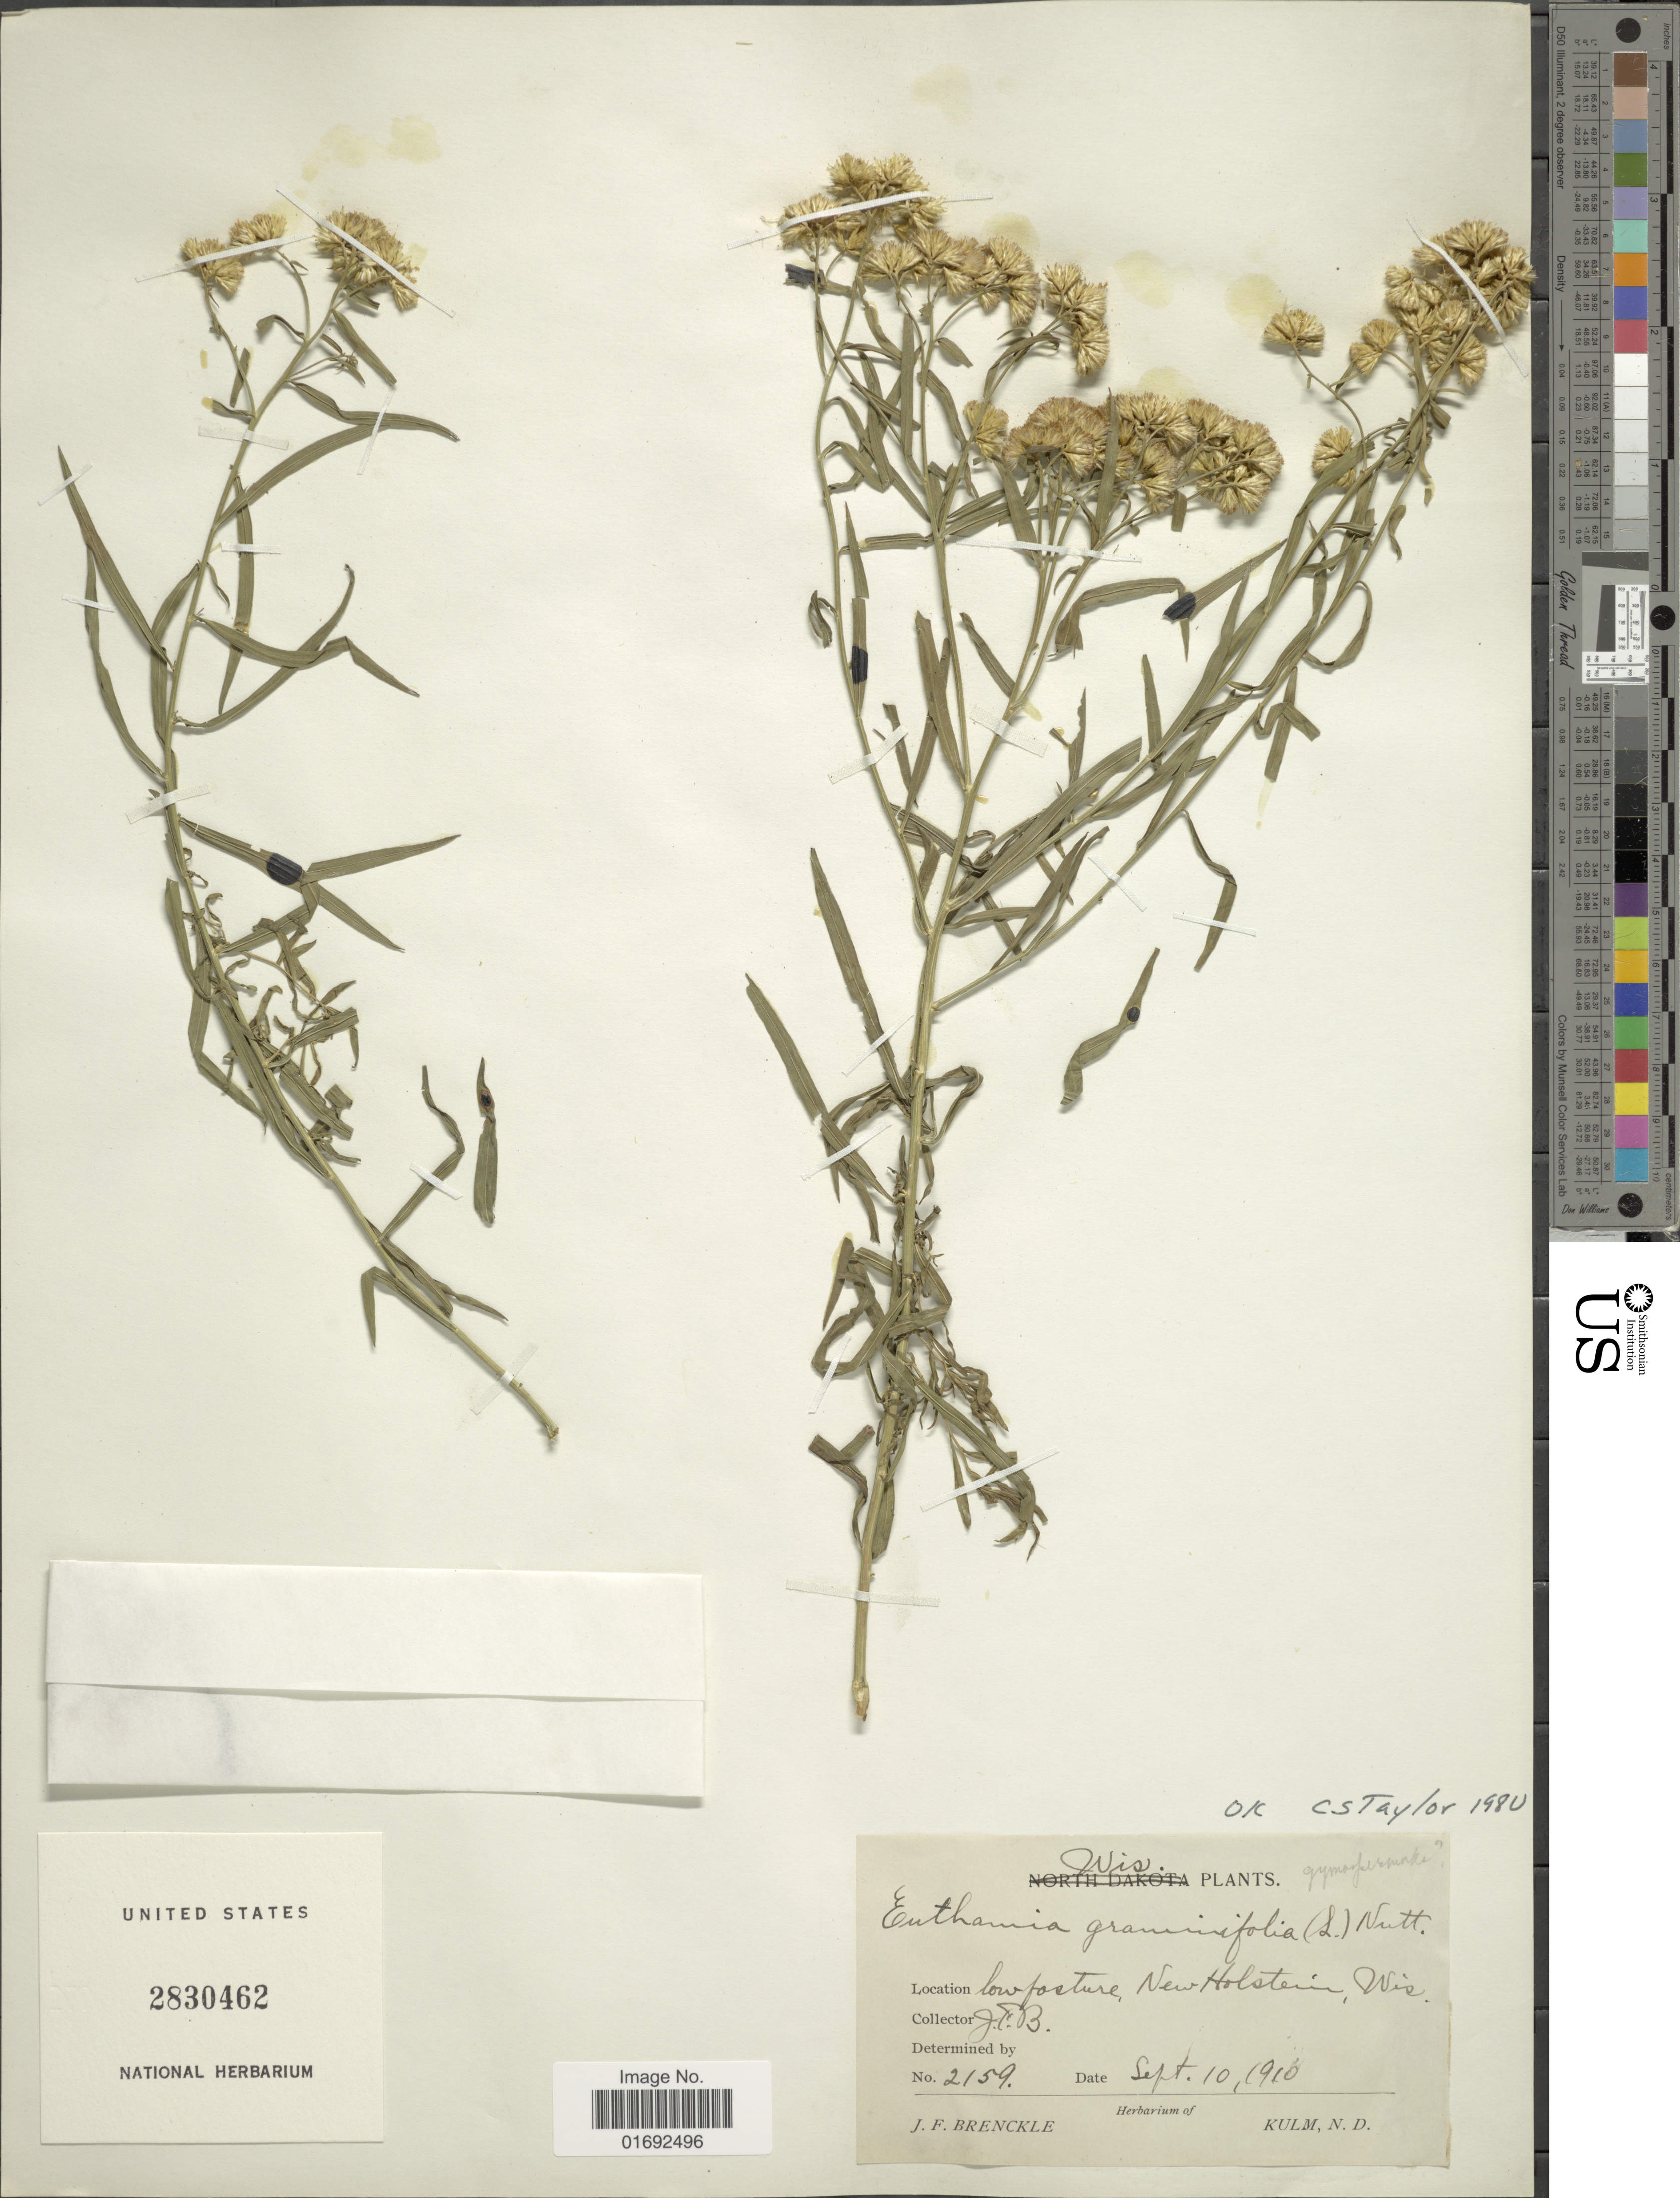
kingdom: Plantae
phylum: Tracheophyta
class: Magnoliopsida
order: Asterales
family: Asteraceae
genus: Euthamia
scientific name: Euthamia graminifolia var. nuttalii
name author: (S.W. Greene) W. Stone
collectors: J. Brenckle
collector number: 2159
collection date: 1910-09-10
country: United States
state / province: Wisconsin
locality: Wis., New Holstein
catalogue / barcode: US 2830462